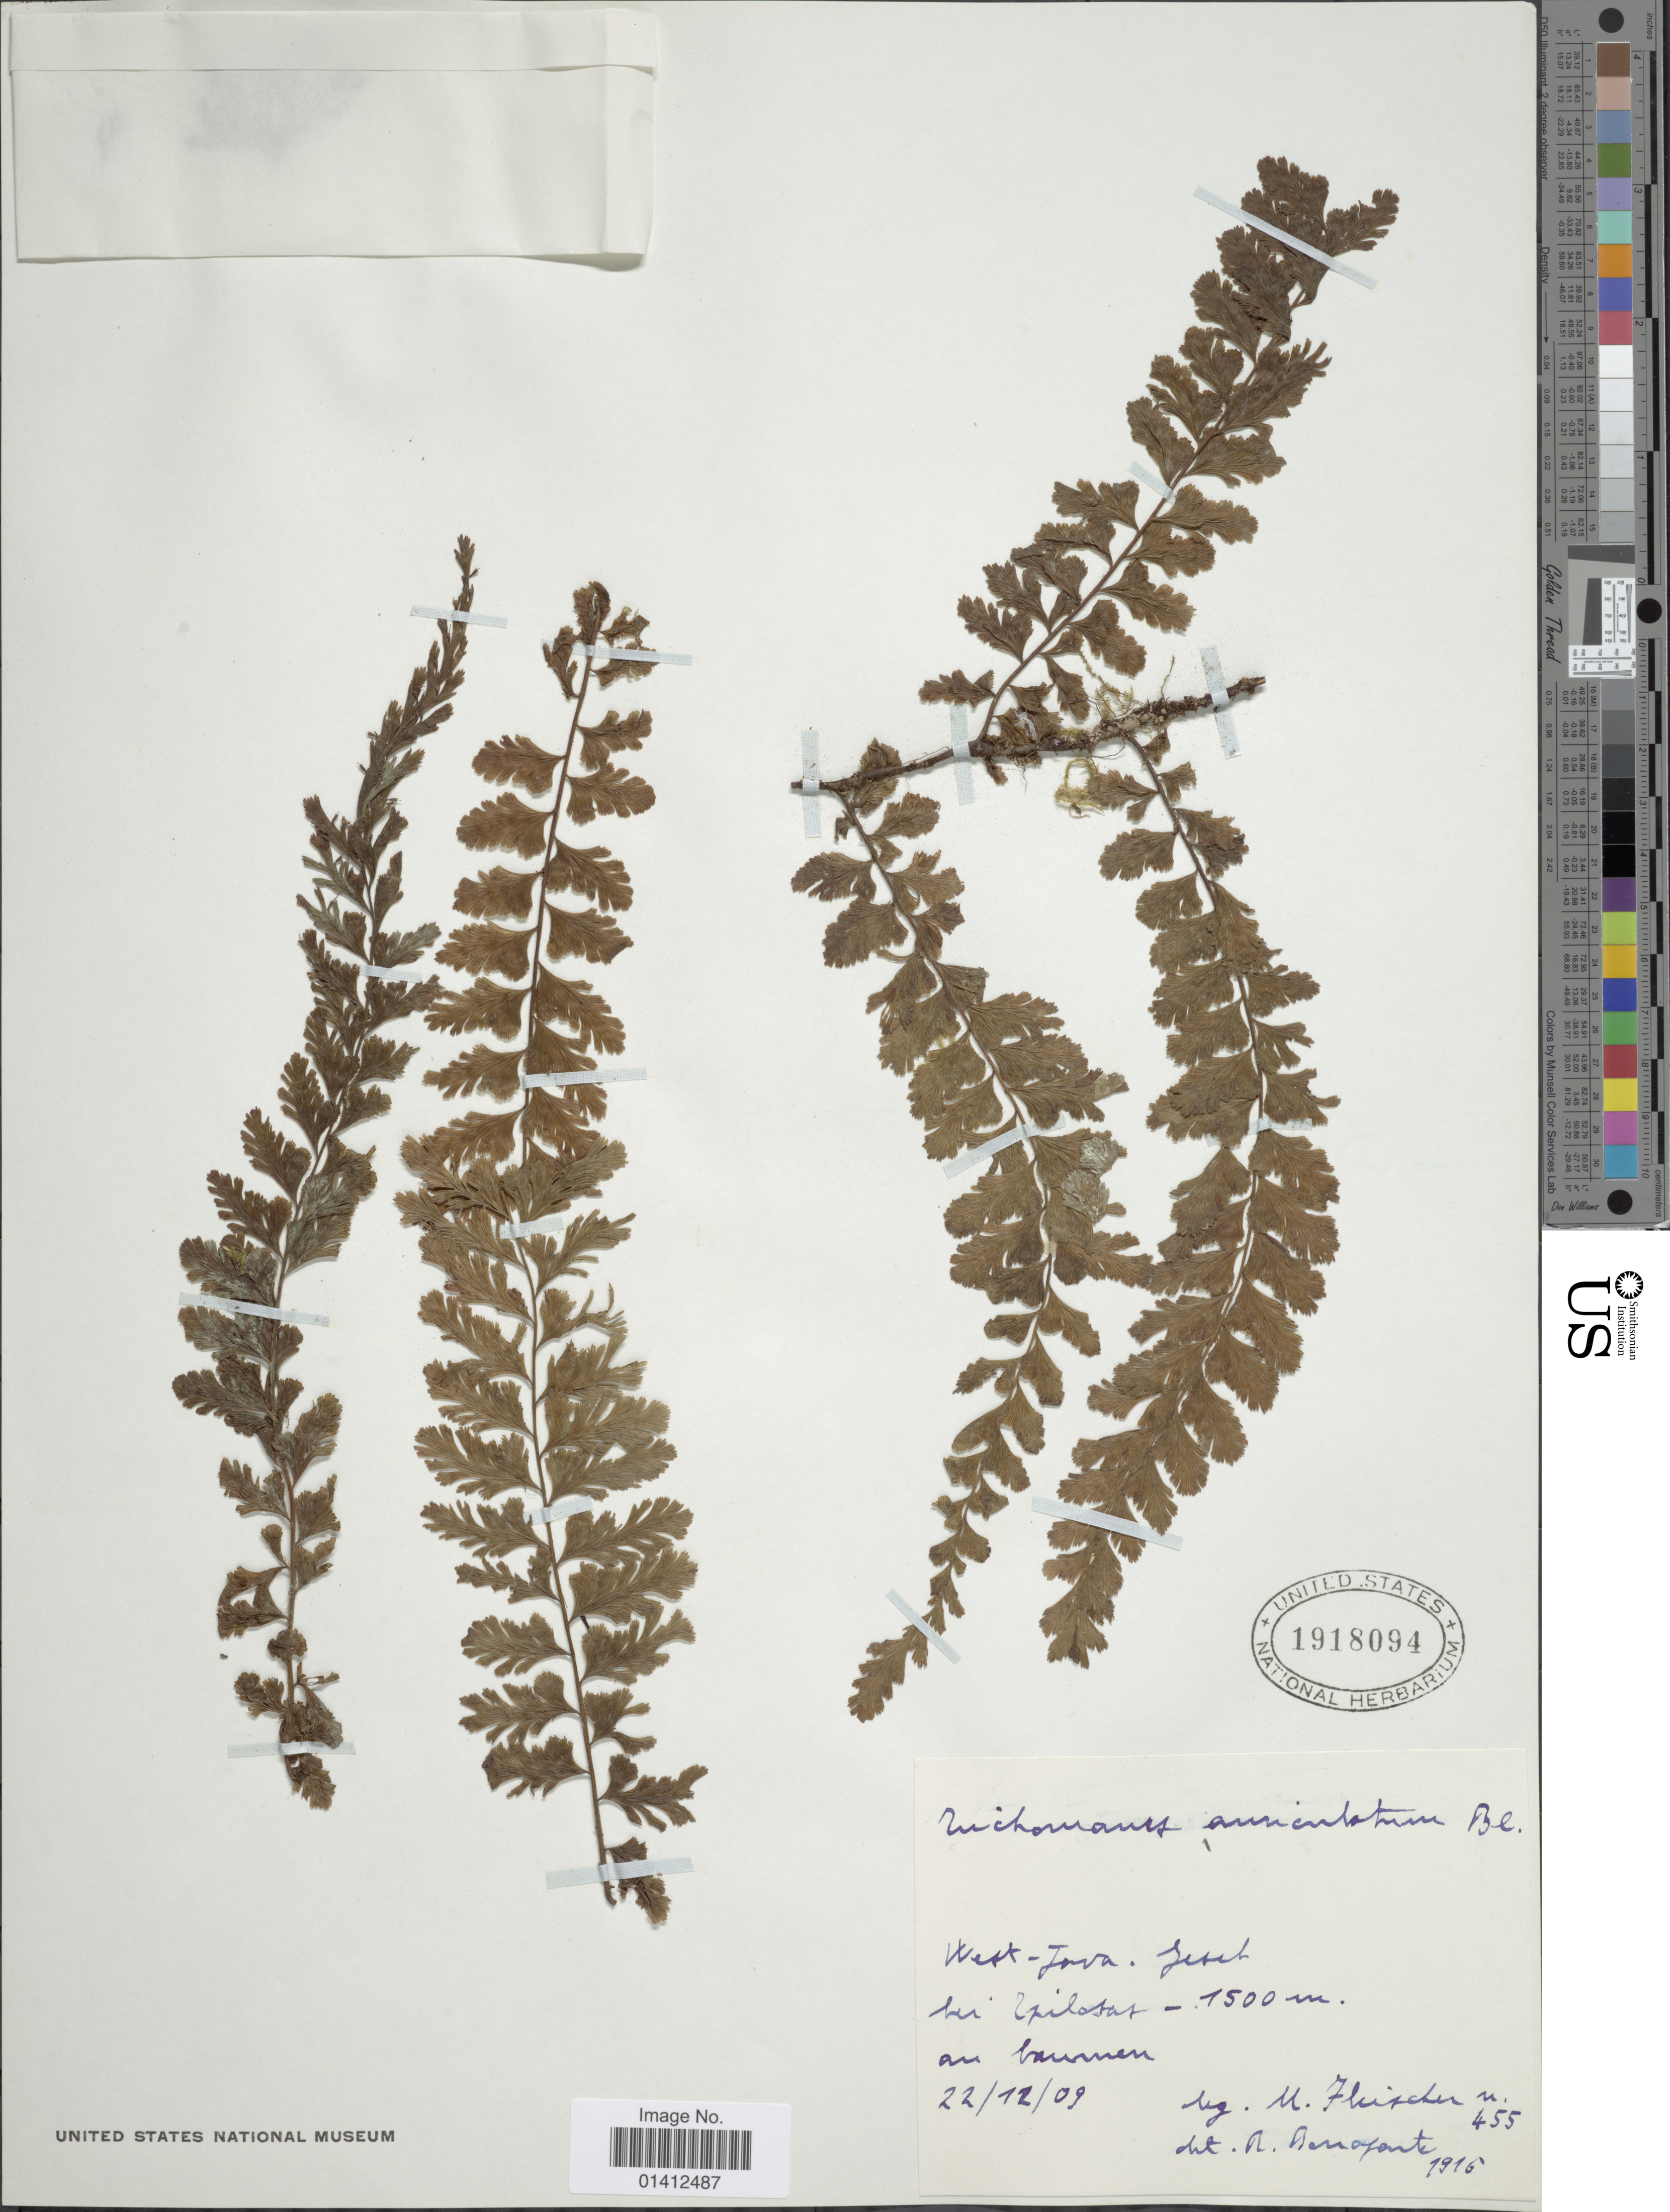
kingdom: Plantae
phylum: Tracheophyta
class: Polypodiopsida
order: Hymenophyllales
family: Hymenophyllaceae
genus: Vandenboschia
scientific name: Vandenboschia auriculata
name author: (Blume) Copel.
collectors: M. Fleischer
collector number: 455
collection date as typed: Transcribed d/m/y: 22/12/9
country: Indonesia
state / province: Java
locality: West-Java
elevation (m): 1500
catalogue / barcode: US 1918094